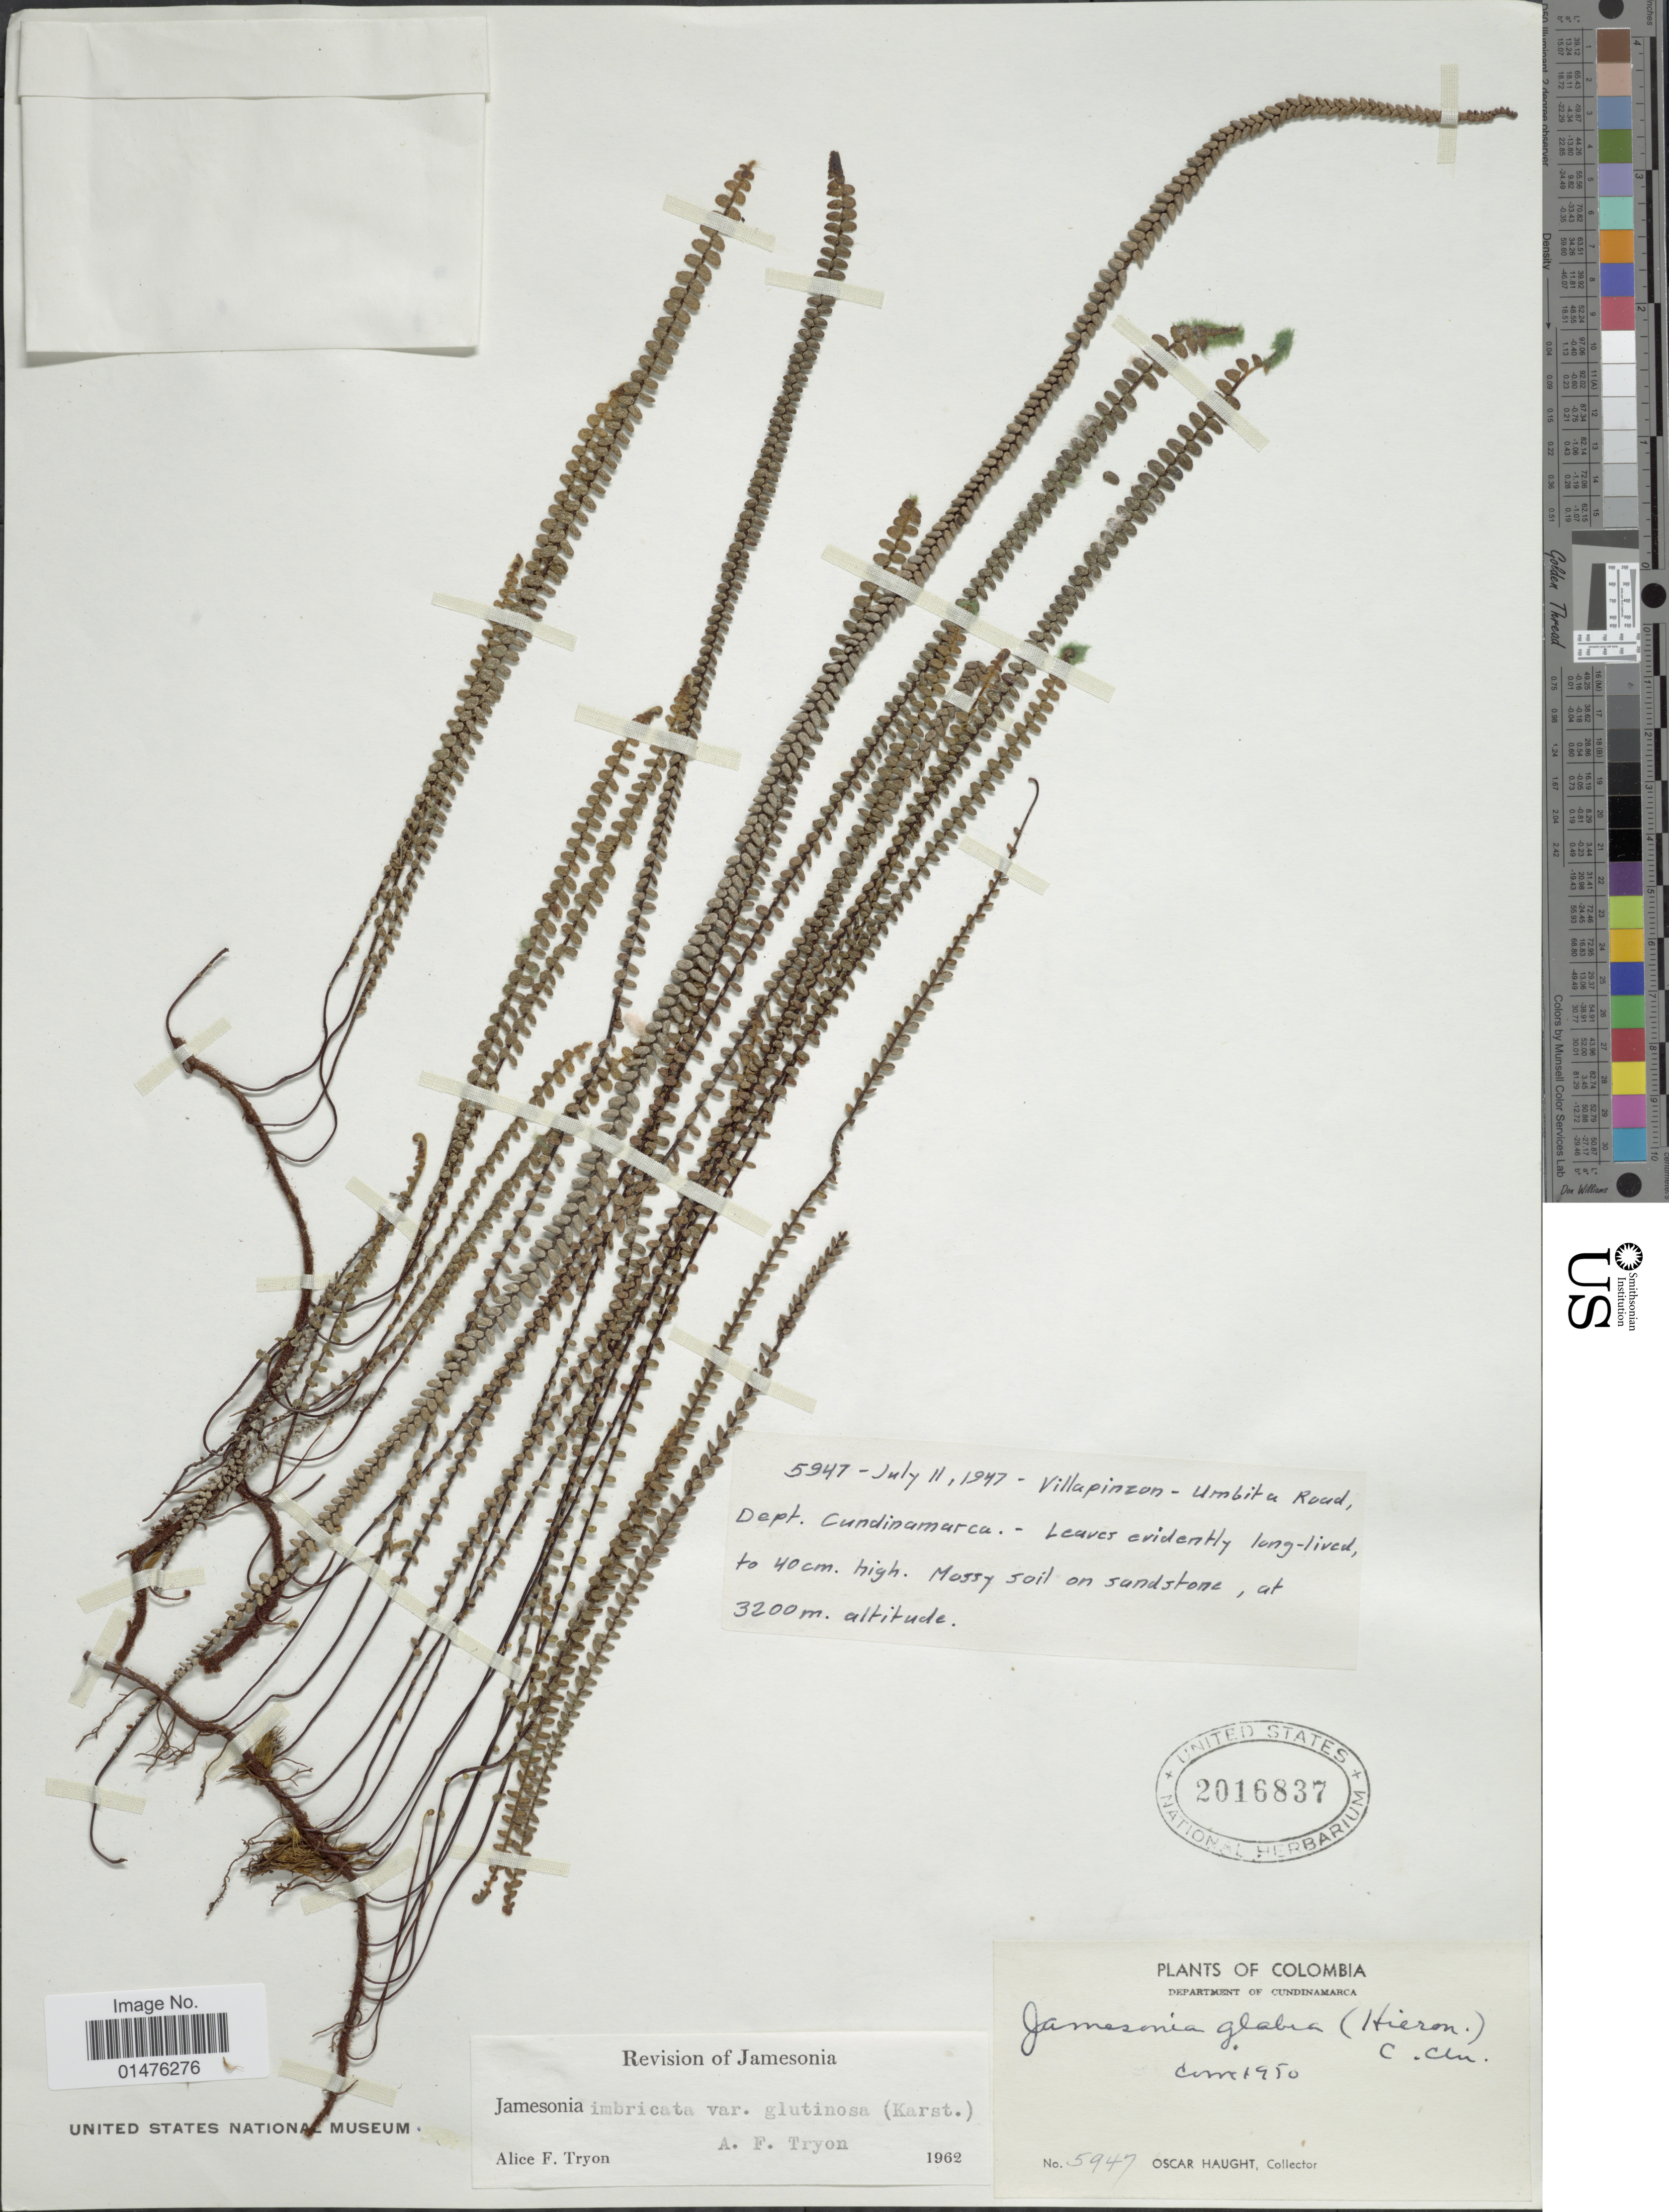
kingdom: Plantae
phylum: Tracheophyta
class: Polypodiopsida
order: Polypodiales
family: Pteridaceae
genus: Jamesonia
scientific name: Jamesonia imbricata var. glutinosa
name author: (H. Karst.) A.F. Tryon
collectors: O. L. Haught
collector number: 5947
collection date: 1947-07-11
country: Colombia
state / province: Cundinamarca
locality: Department of Cundinamarca, Villapinzon - Umbita Road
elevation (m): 3200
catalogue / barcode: US 2016837